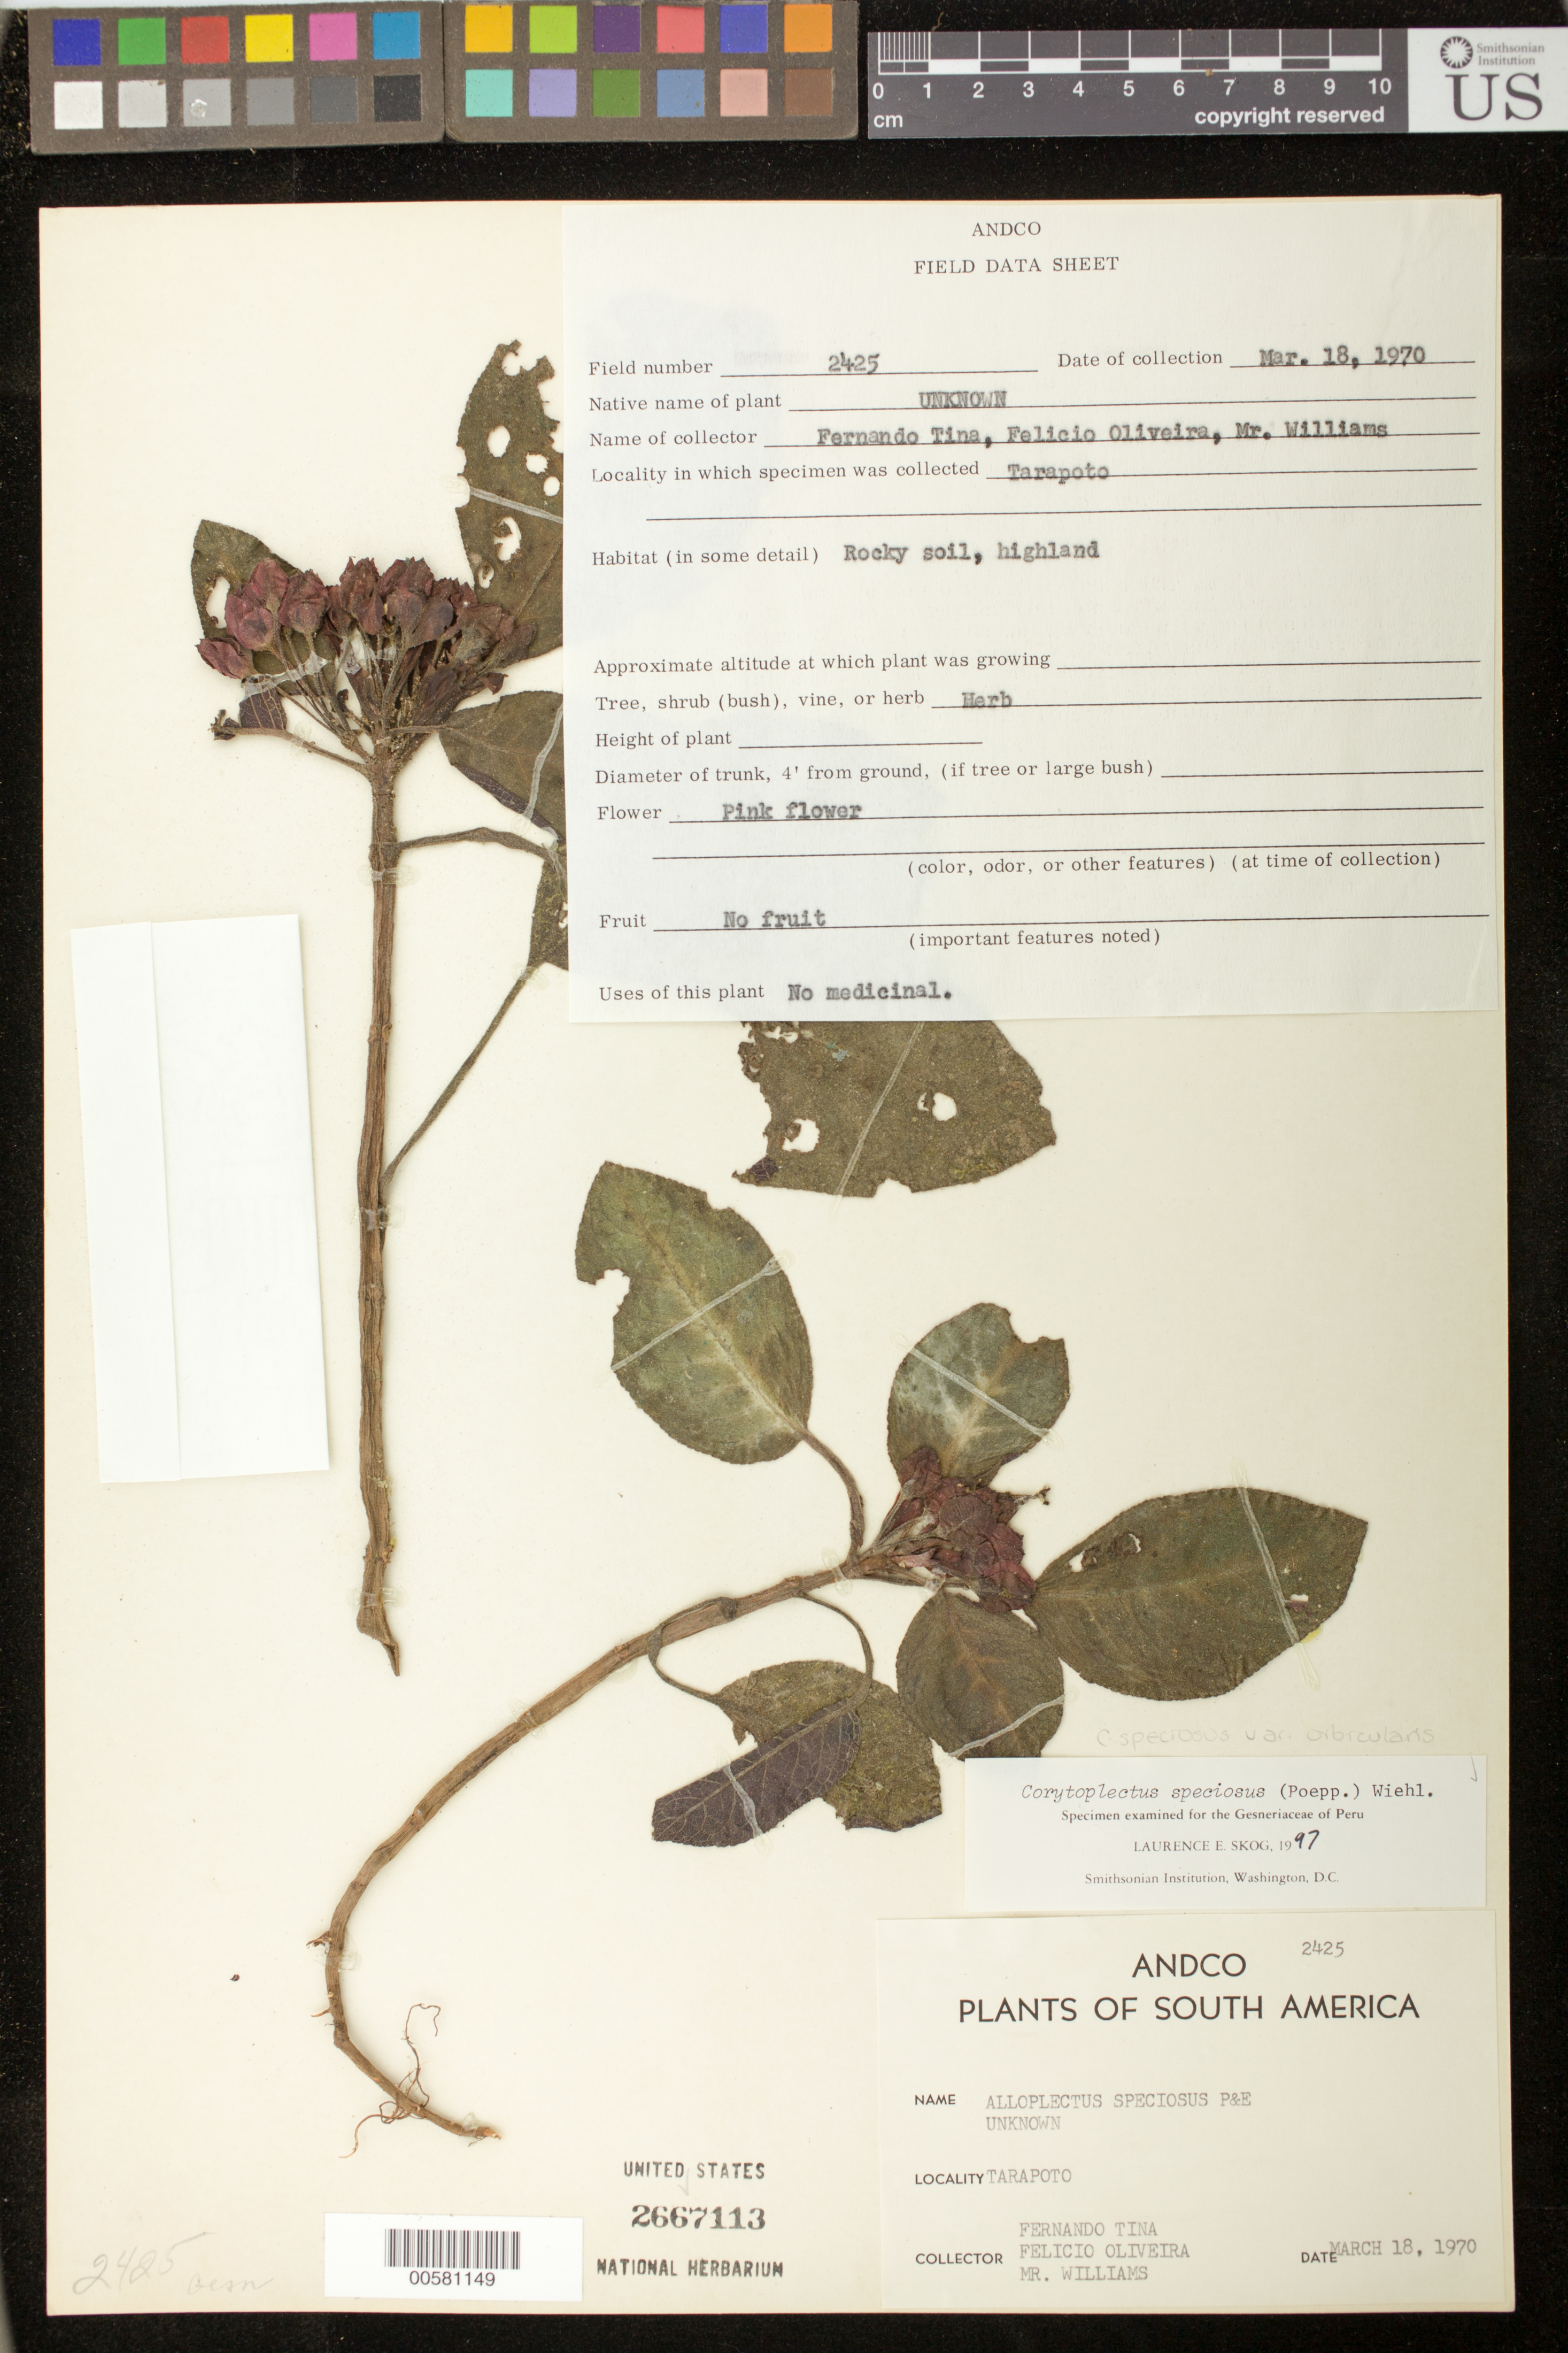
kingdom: Plantae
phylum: Tracheophyta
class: Magnoliopsida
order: Lamiales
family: Gesneriaceae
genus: Corytoplectus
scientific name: Corytoplectus speciosus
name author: (Poepp.) Wiehler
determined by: Skog, Laurence E.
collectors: F. Tina, F. Oliveira & Mr. Williams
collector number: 2425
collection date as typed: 18 Mar 1970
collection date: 1970-03-18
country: Peru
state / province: San Martín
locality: Tarapoto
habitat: Rocky soil, highland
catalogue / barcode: US 2667113